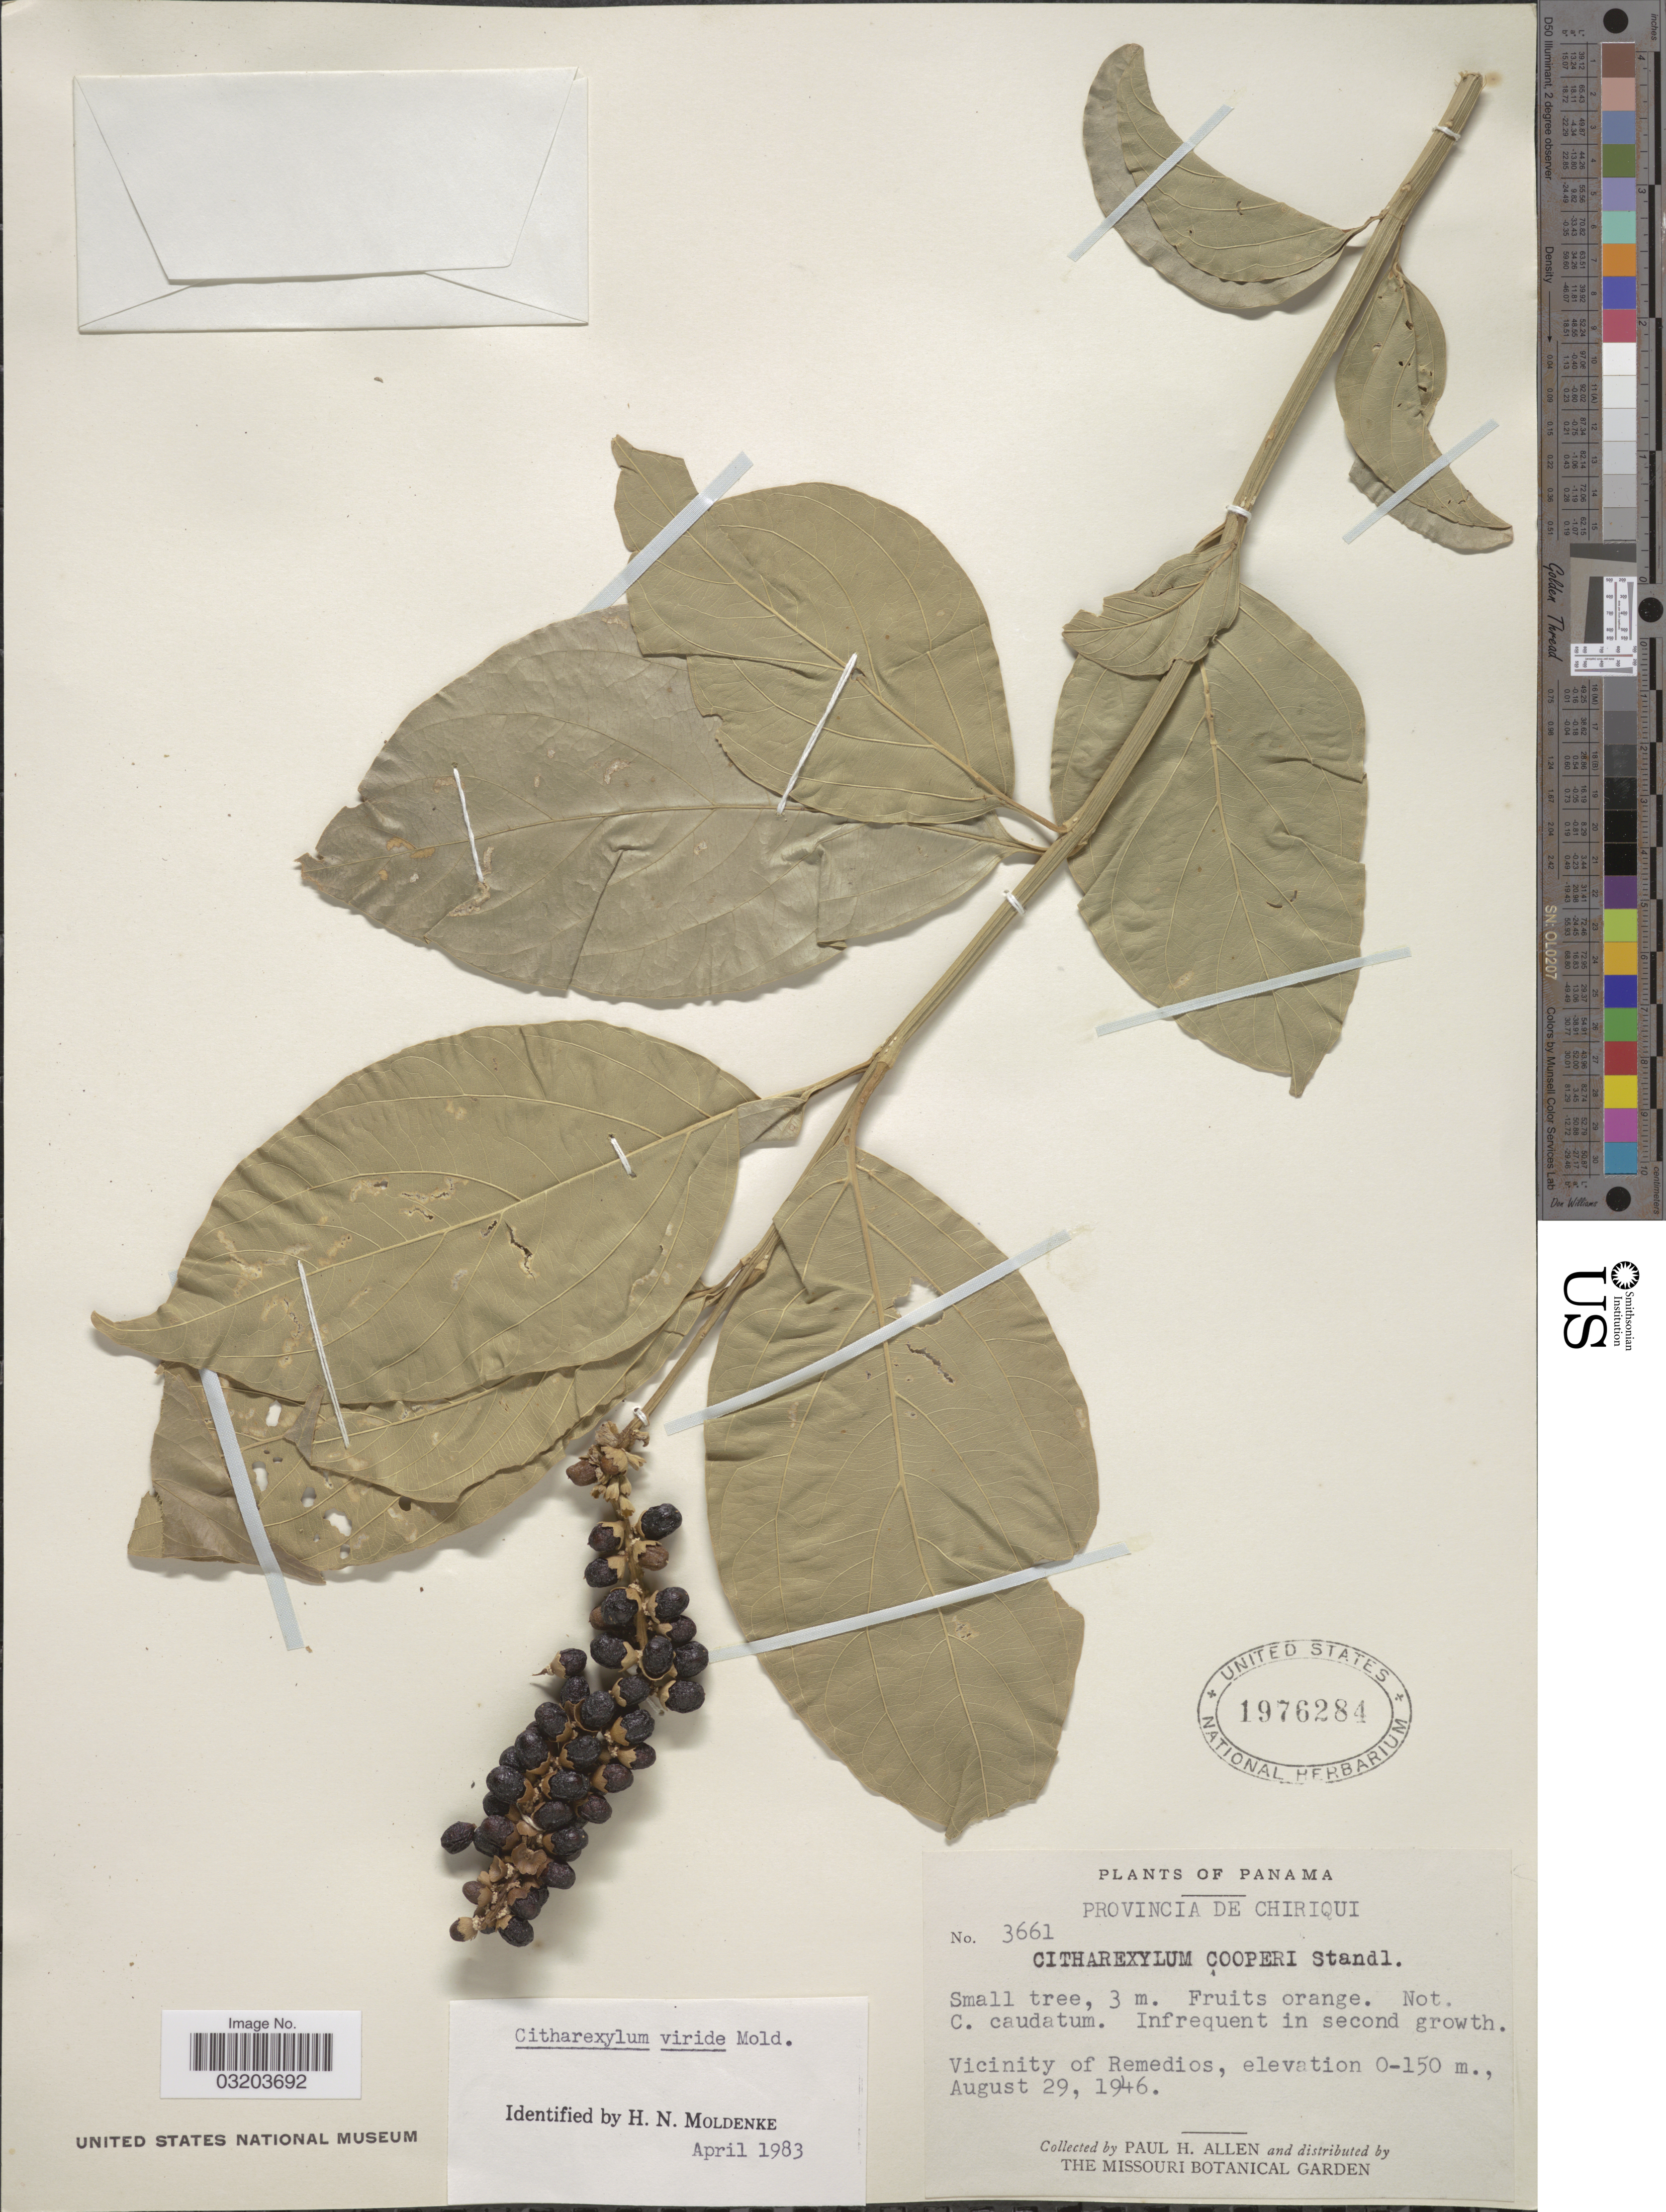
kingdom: Plantae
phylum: Tracheophyta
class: Magnoliopsida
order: Lamiales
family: Verbenaceae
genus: Citharexylum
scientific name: Citharexylum viride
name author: Moldenke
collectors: P. H. Allen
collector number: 3661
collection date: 1946-08-29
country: Panama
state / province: Chiriqui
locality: Vicinity of Remedios.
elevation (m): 0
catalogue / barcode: US 1976284